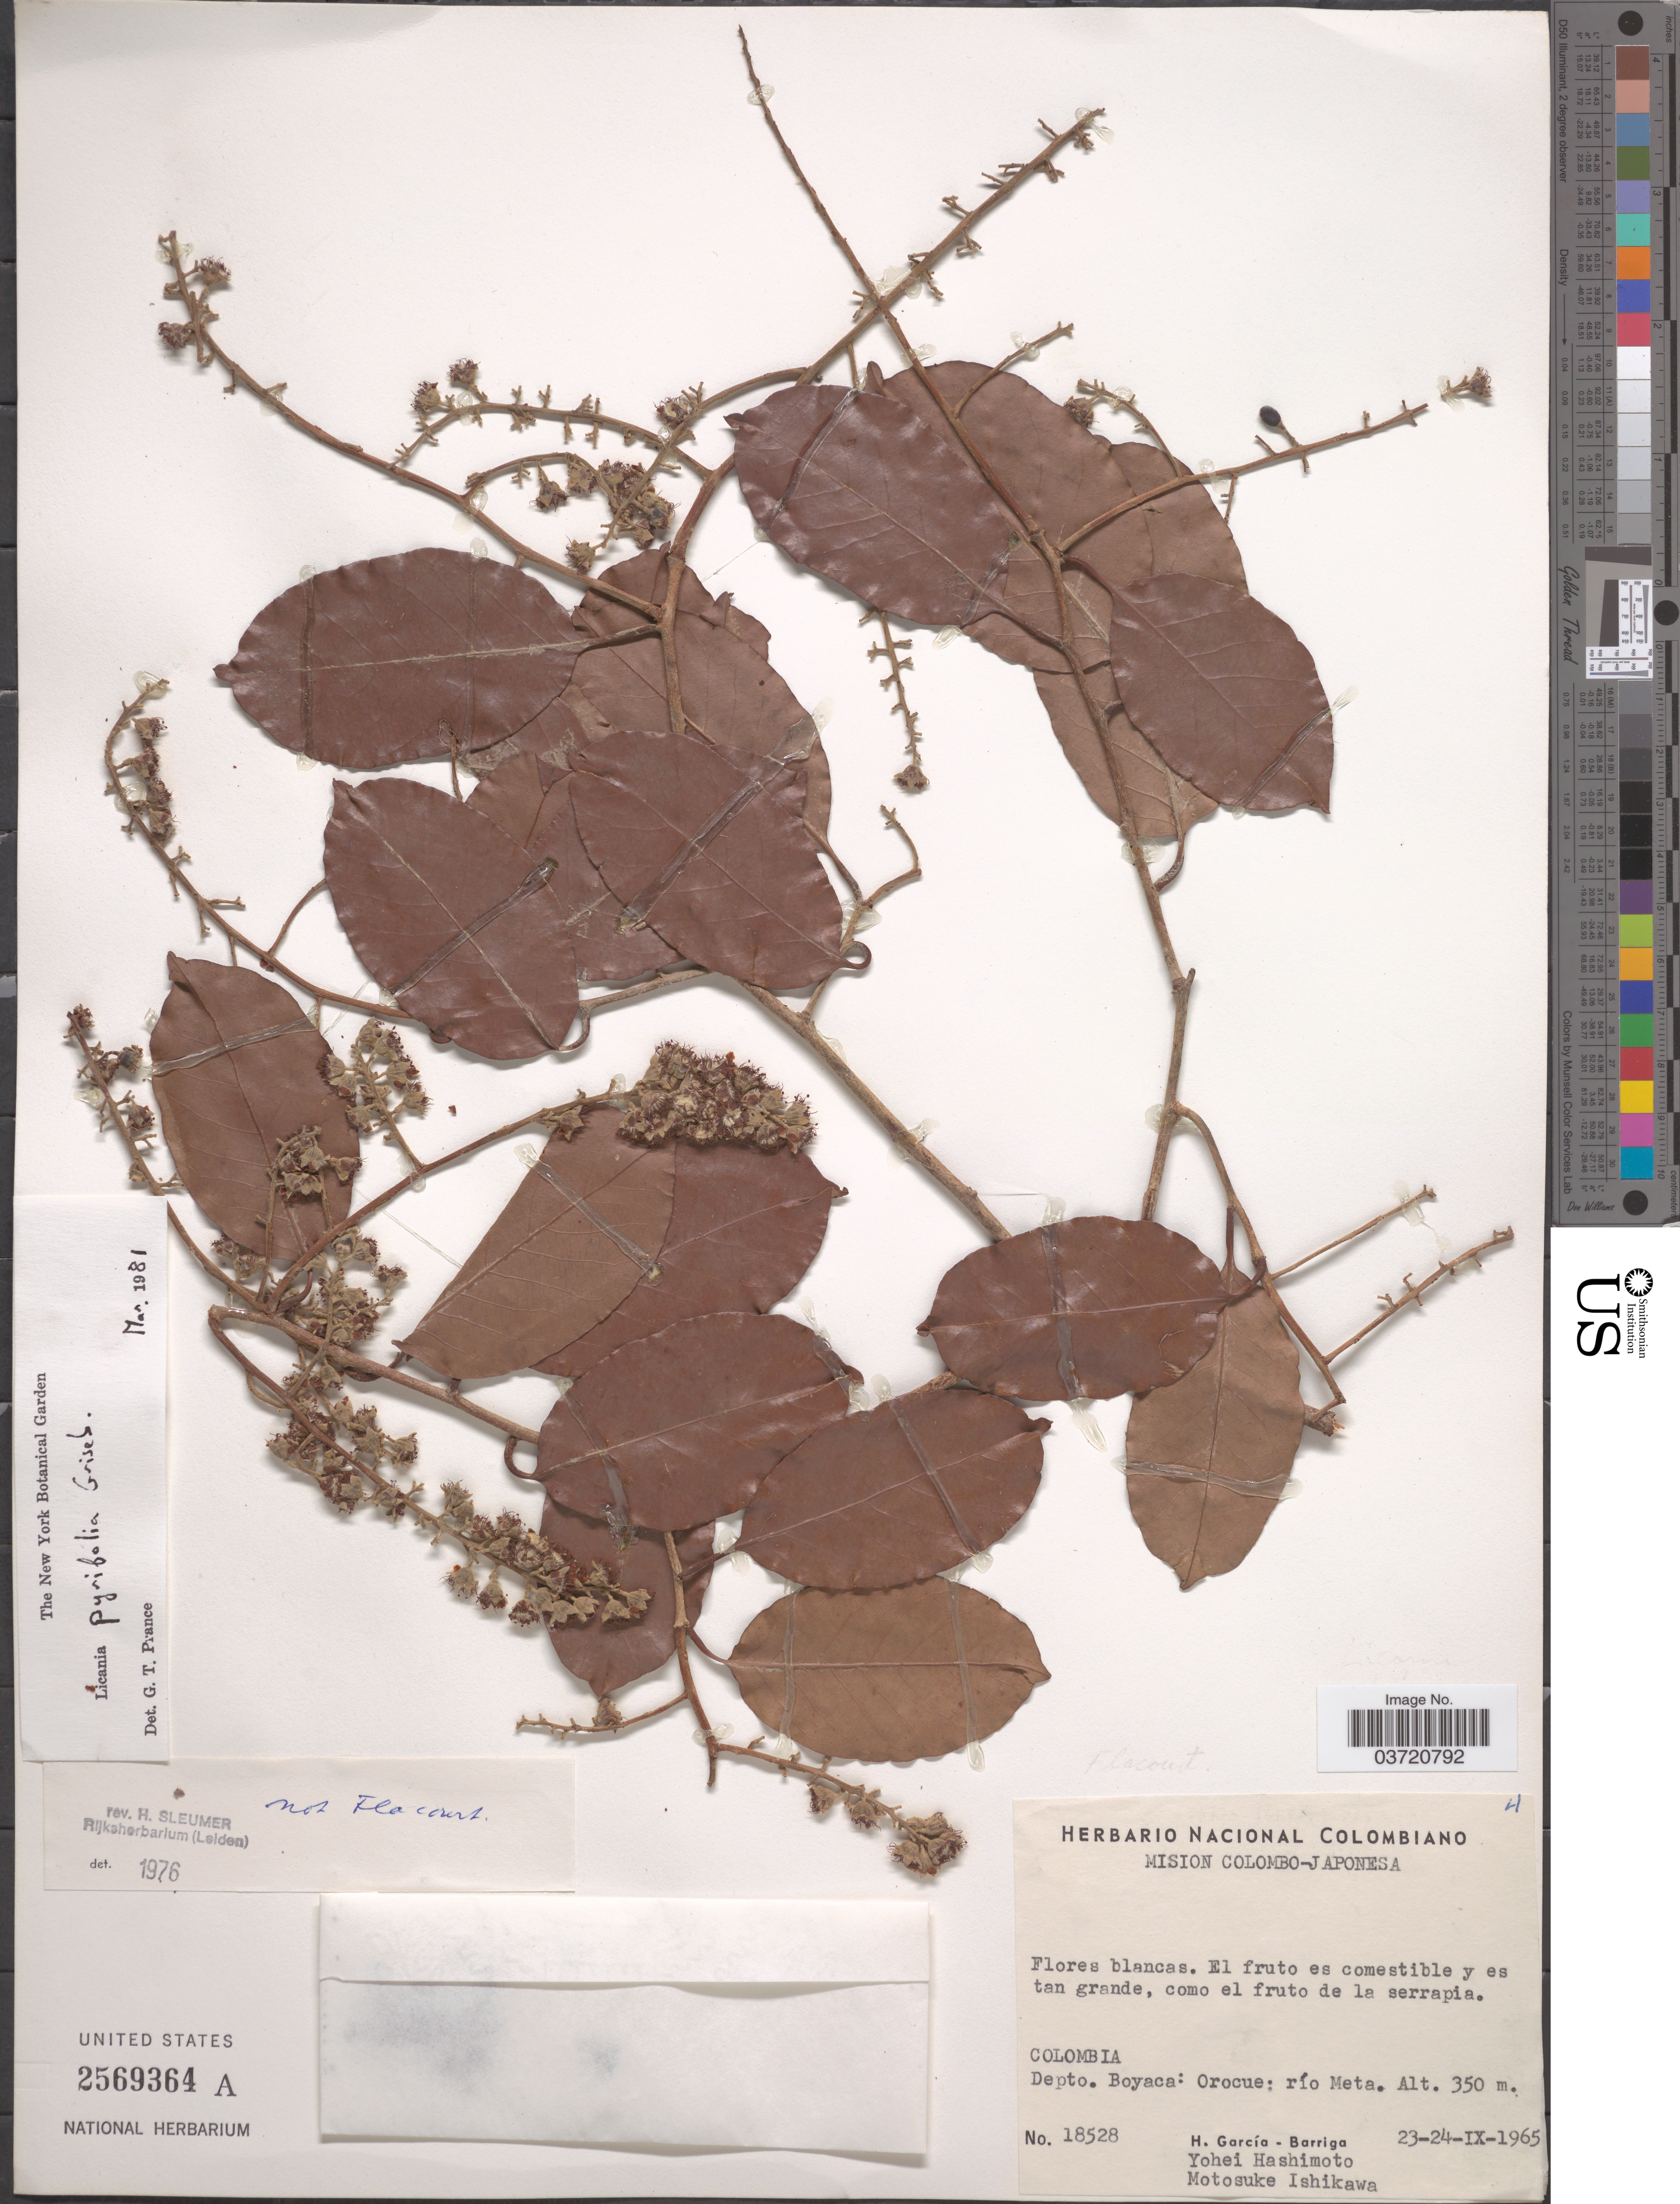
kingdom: Plantae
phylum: Tracheophyta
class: Magnoliopsida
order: Malpighiales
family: Chrysobalanaceae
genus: Moquilea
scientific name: Moquilea pyrifolia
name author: (Griseb.) R.O. Williams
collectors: H. García Barriga, Y. Hashimoto & M. Ishikawa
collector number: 18528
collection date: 1965-09-23/1965-09-24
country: Colombia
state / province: Boyacá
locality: Depto. Boyaca: Orocue: río Meta.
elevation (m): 350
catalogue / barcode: US 2569364A